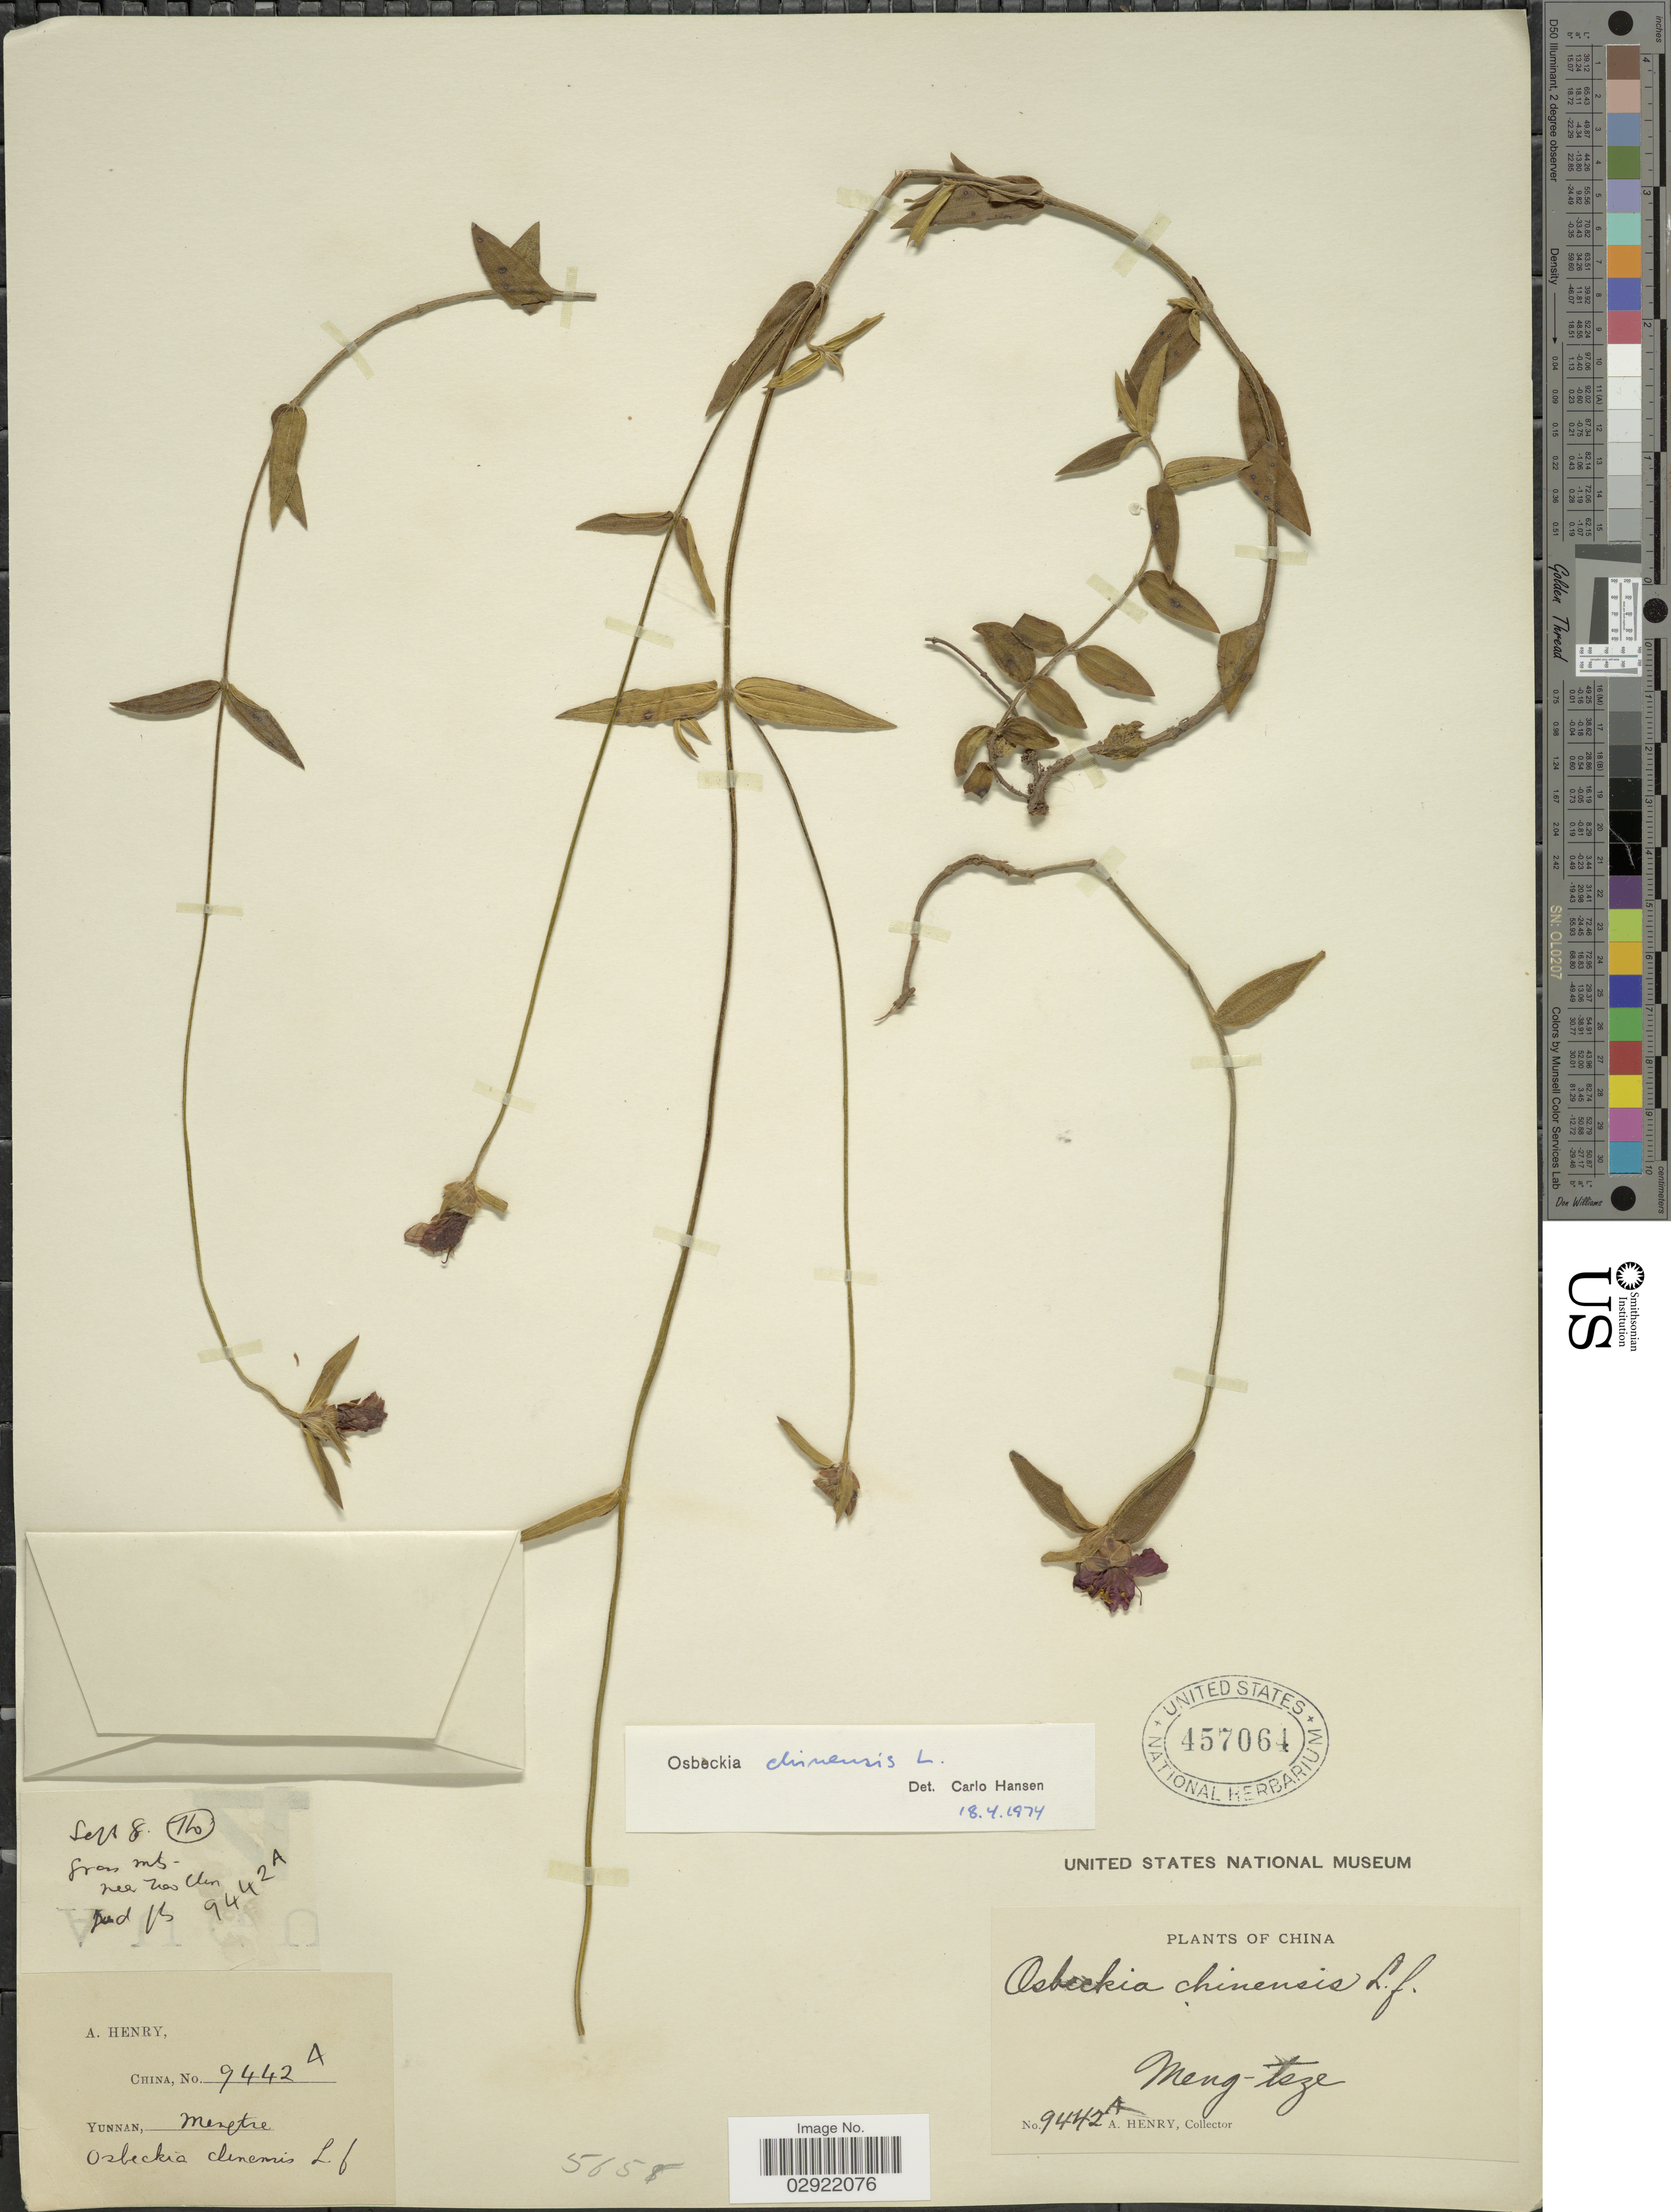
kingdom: Plantae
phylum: Tracheophyta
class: Magnoliopsida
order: Myrtales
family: Melastomataceae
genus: Osbeckia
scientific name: Osbeckia chinensis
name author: L.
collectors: A. Henry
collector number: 9442 A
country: China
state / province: Yunnan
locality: Mengtze. Grass mts. near Tiao Chin. Ho.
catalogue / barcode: US 457064